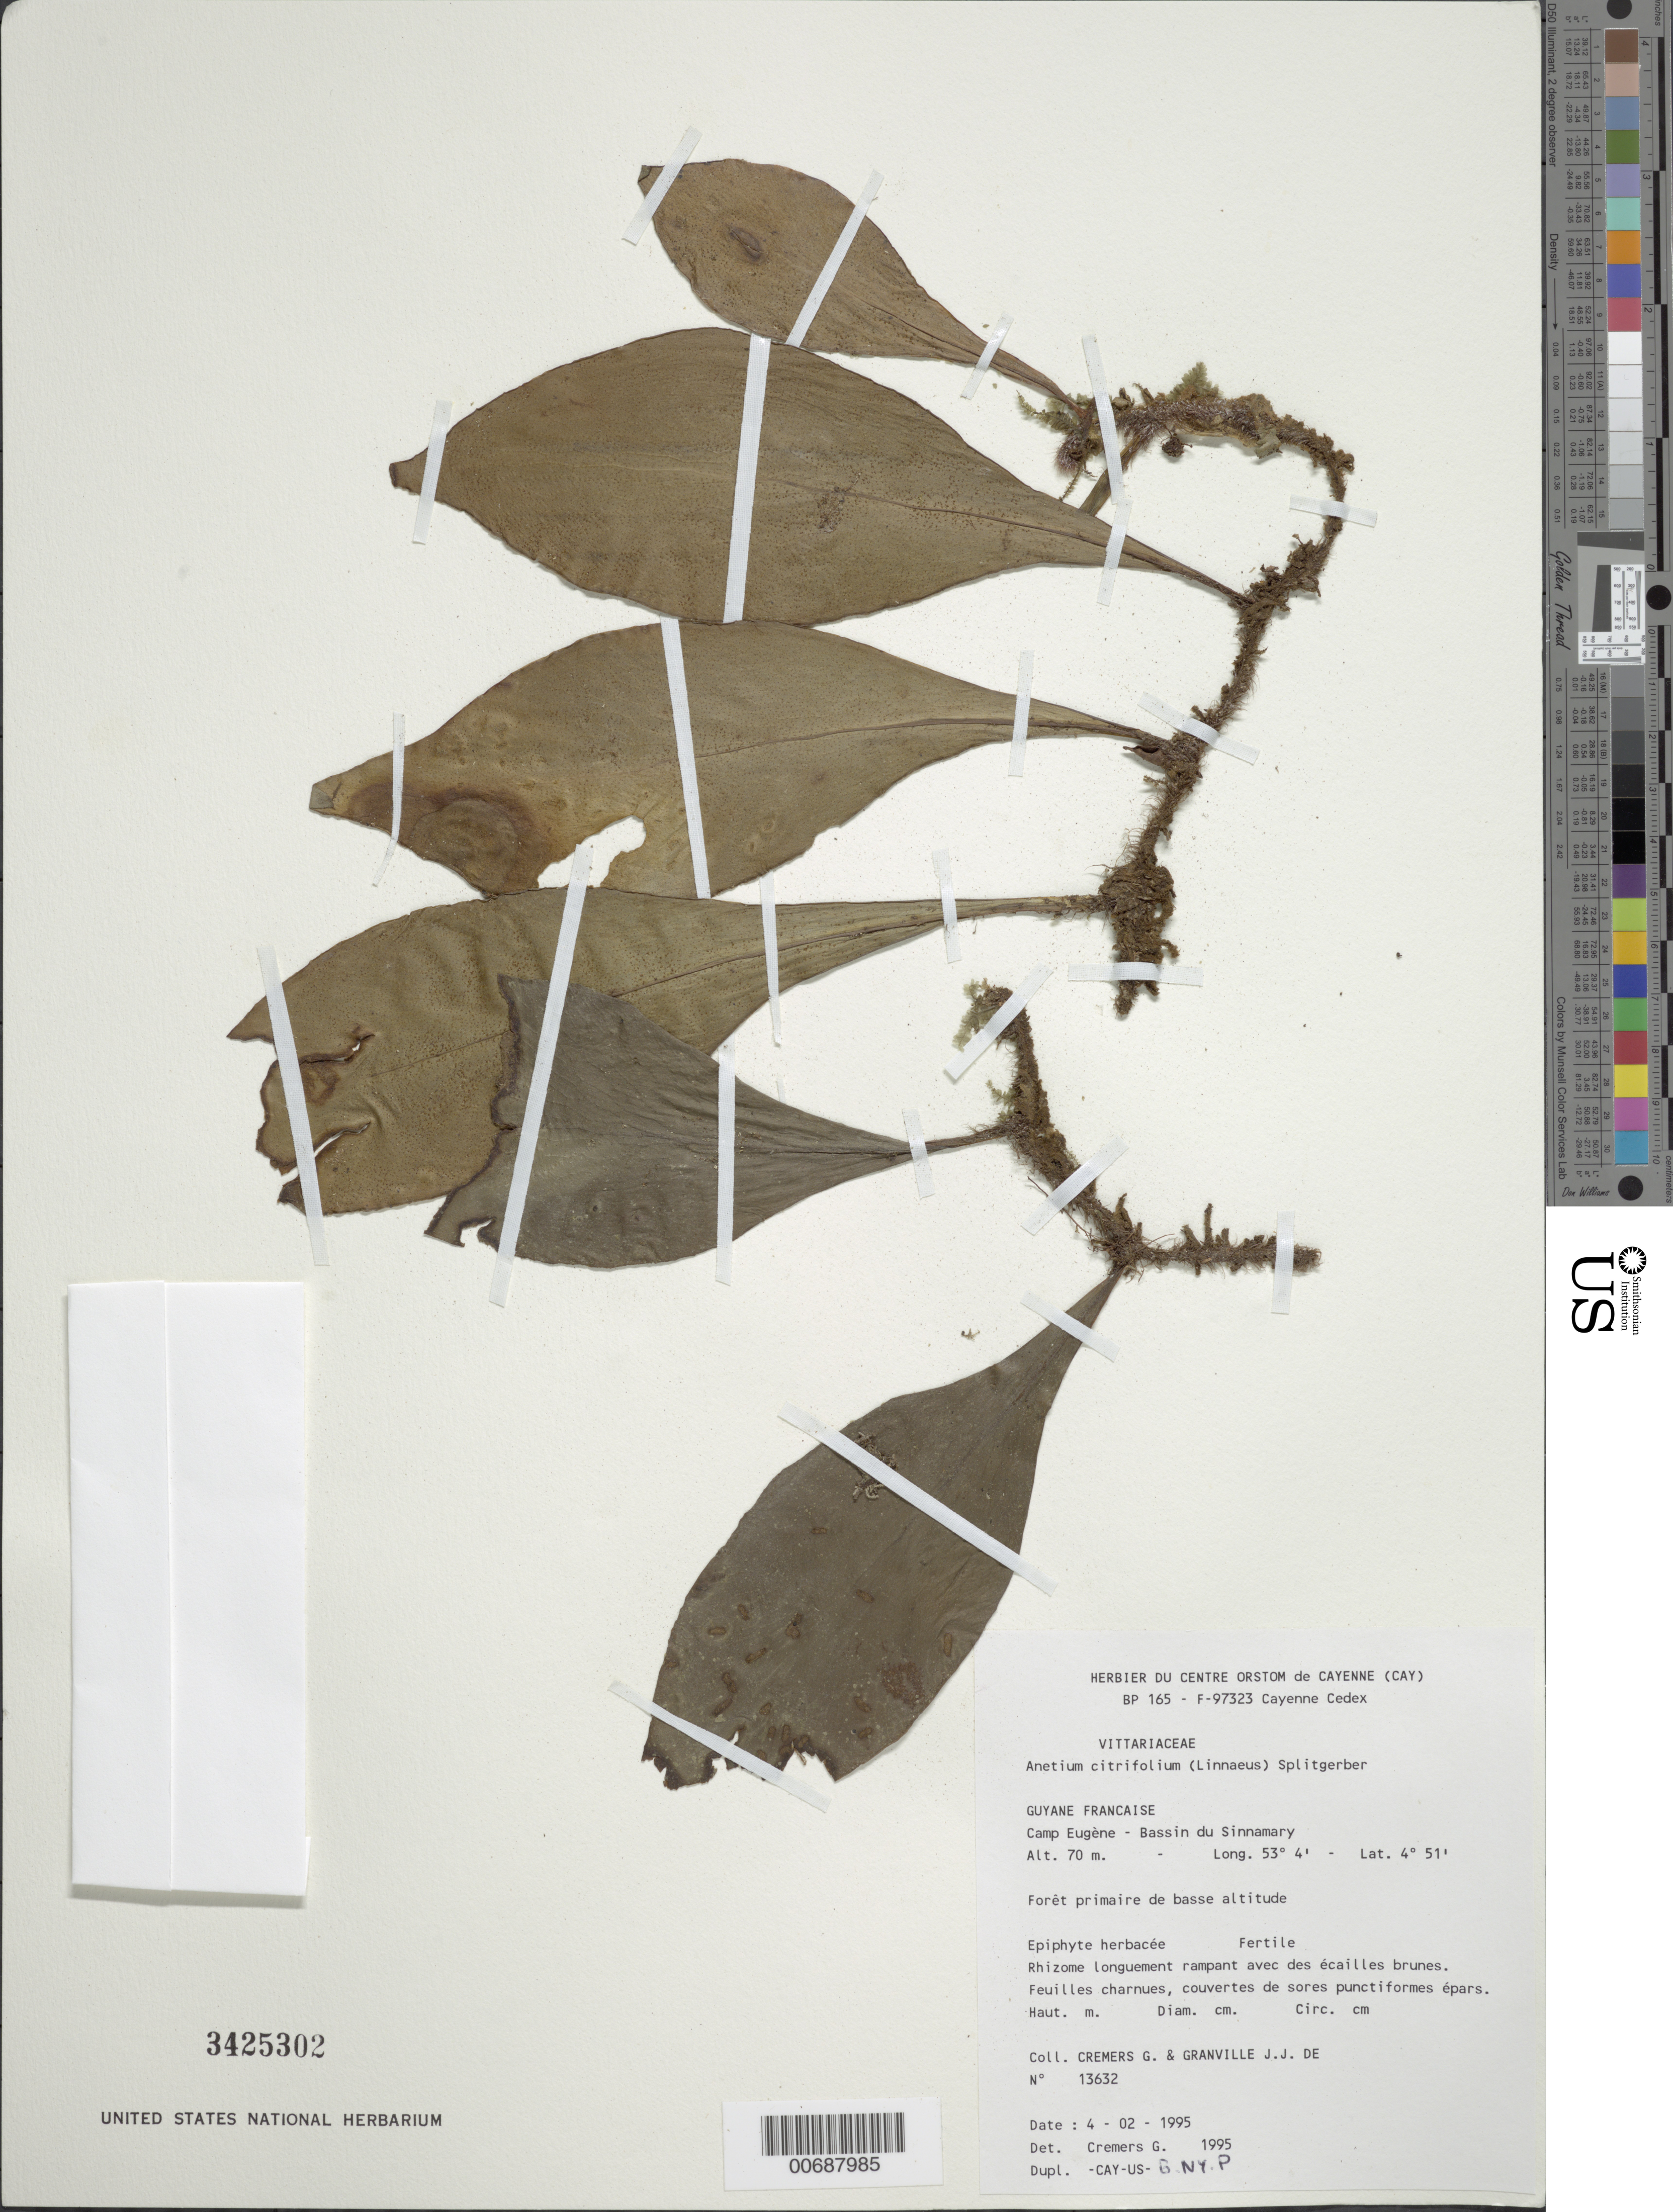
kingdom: Plantae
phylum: Tracheophyta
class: Polypodiopsida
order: Polypodiales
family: Pteridaceae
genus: Anetium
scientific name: Anetium citrifolium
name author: (L.) Splitg.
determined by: Cremers, Georges A.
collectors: G. Cremers & J.-J. de Granville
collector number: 13632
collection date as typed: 4-Feb-95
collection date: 1995-02-04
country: French Guiana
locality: Camp Eugène, Bassin du Sinnamary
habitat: Low primary forest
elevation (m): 70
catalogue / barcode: US 3425302